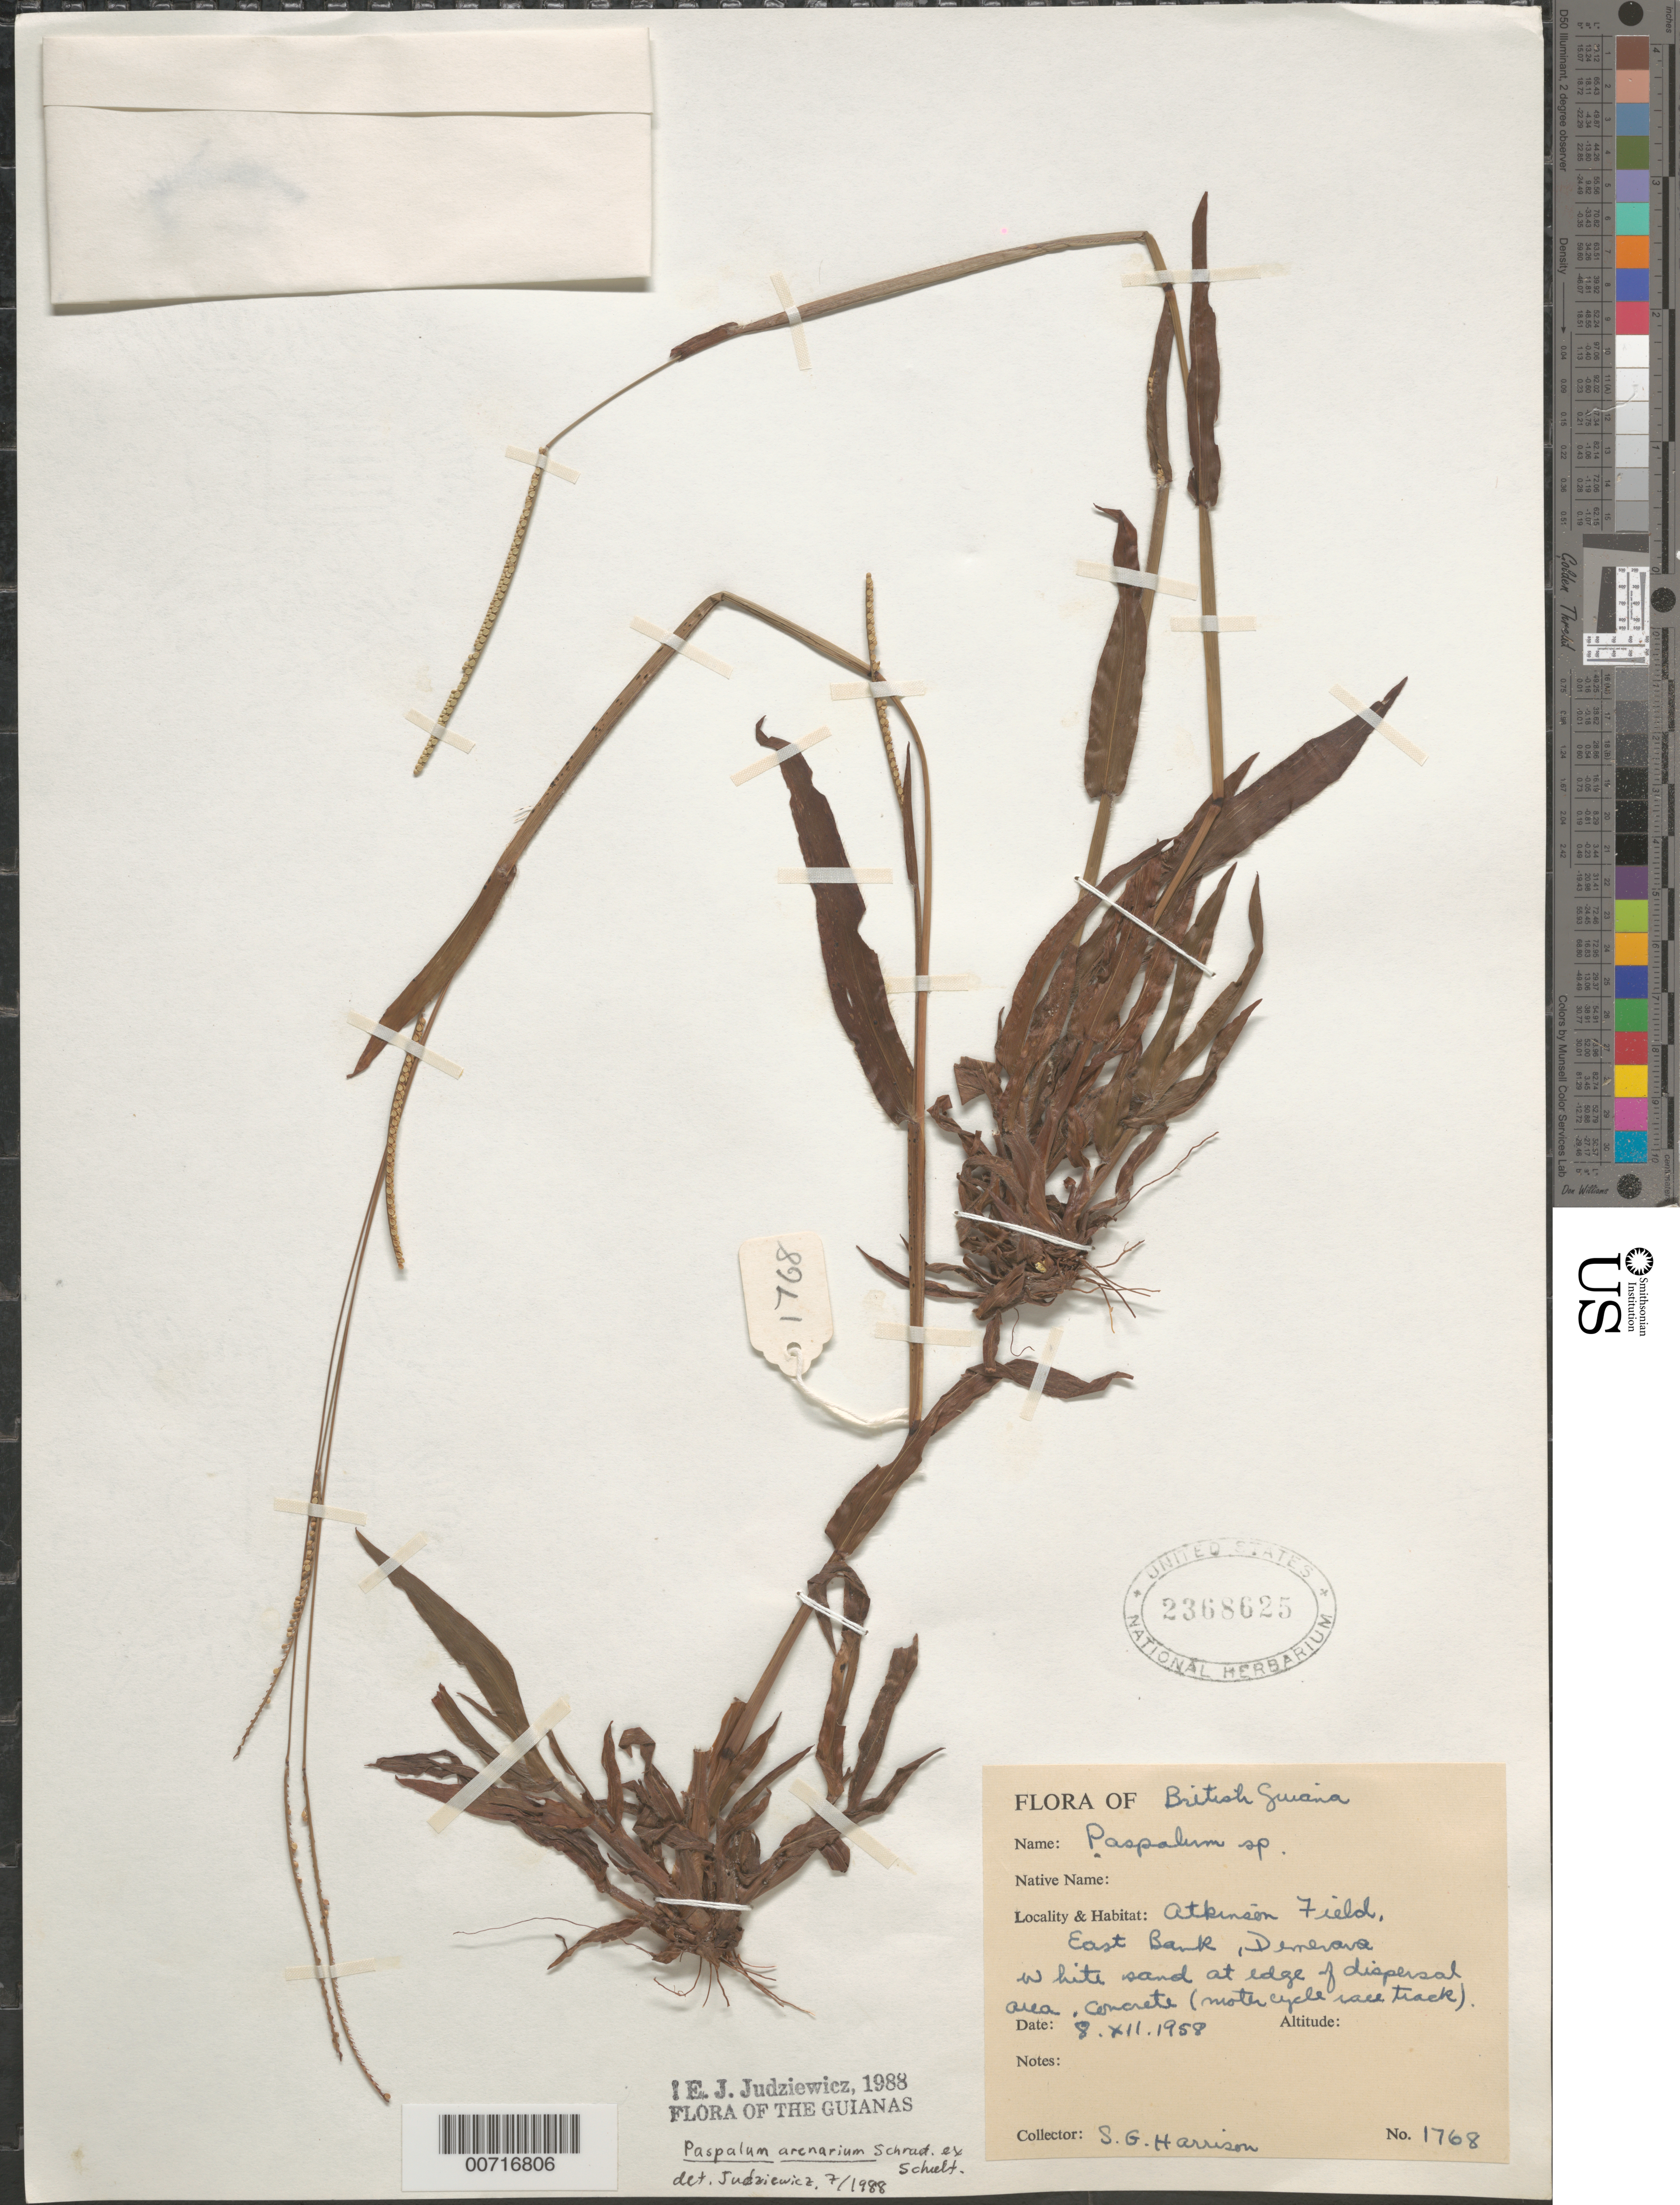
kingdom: Plantae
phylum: Tracheophyta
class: Liliopsida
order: Poales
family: Poaceae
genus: Paspalum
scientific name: Paspalum arenarium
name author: Schrad.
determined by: Judziewicz, E. J.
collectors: S. G. Harrison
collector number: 1768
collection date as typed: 8-Dec-58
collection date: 1958-12-08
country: Guyana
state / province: Demerara-Mahaica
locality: Demerara, East Bank, Atkinson Field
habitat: White sand at edge of dispersal area, concrete (Moto cycle race track)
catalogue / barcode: US 2368625